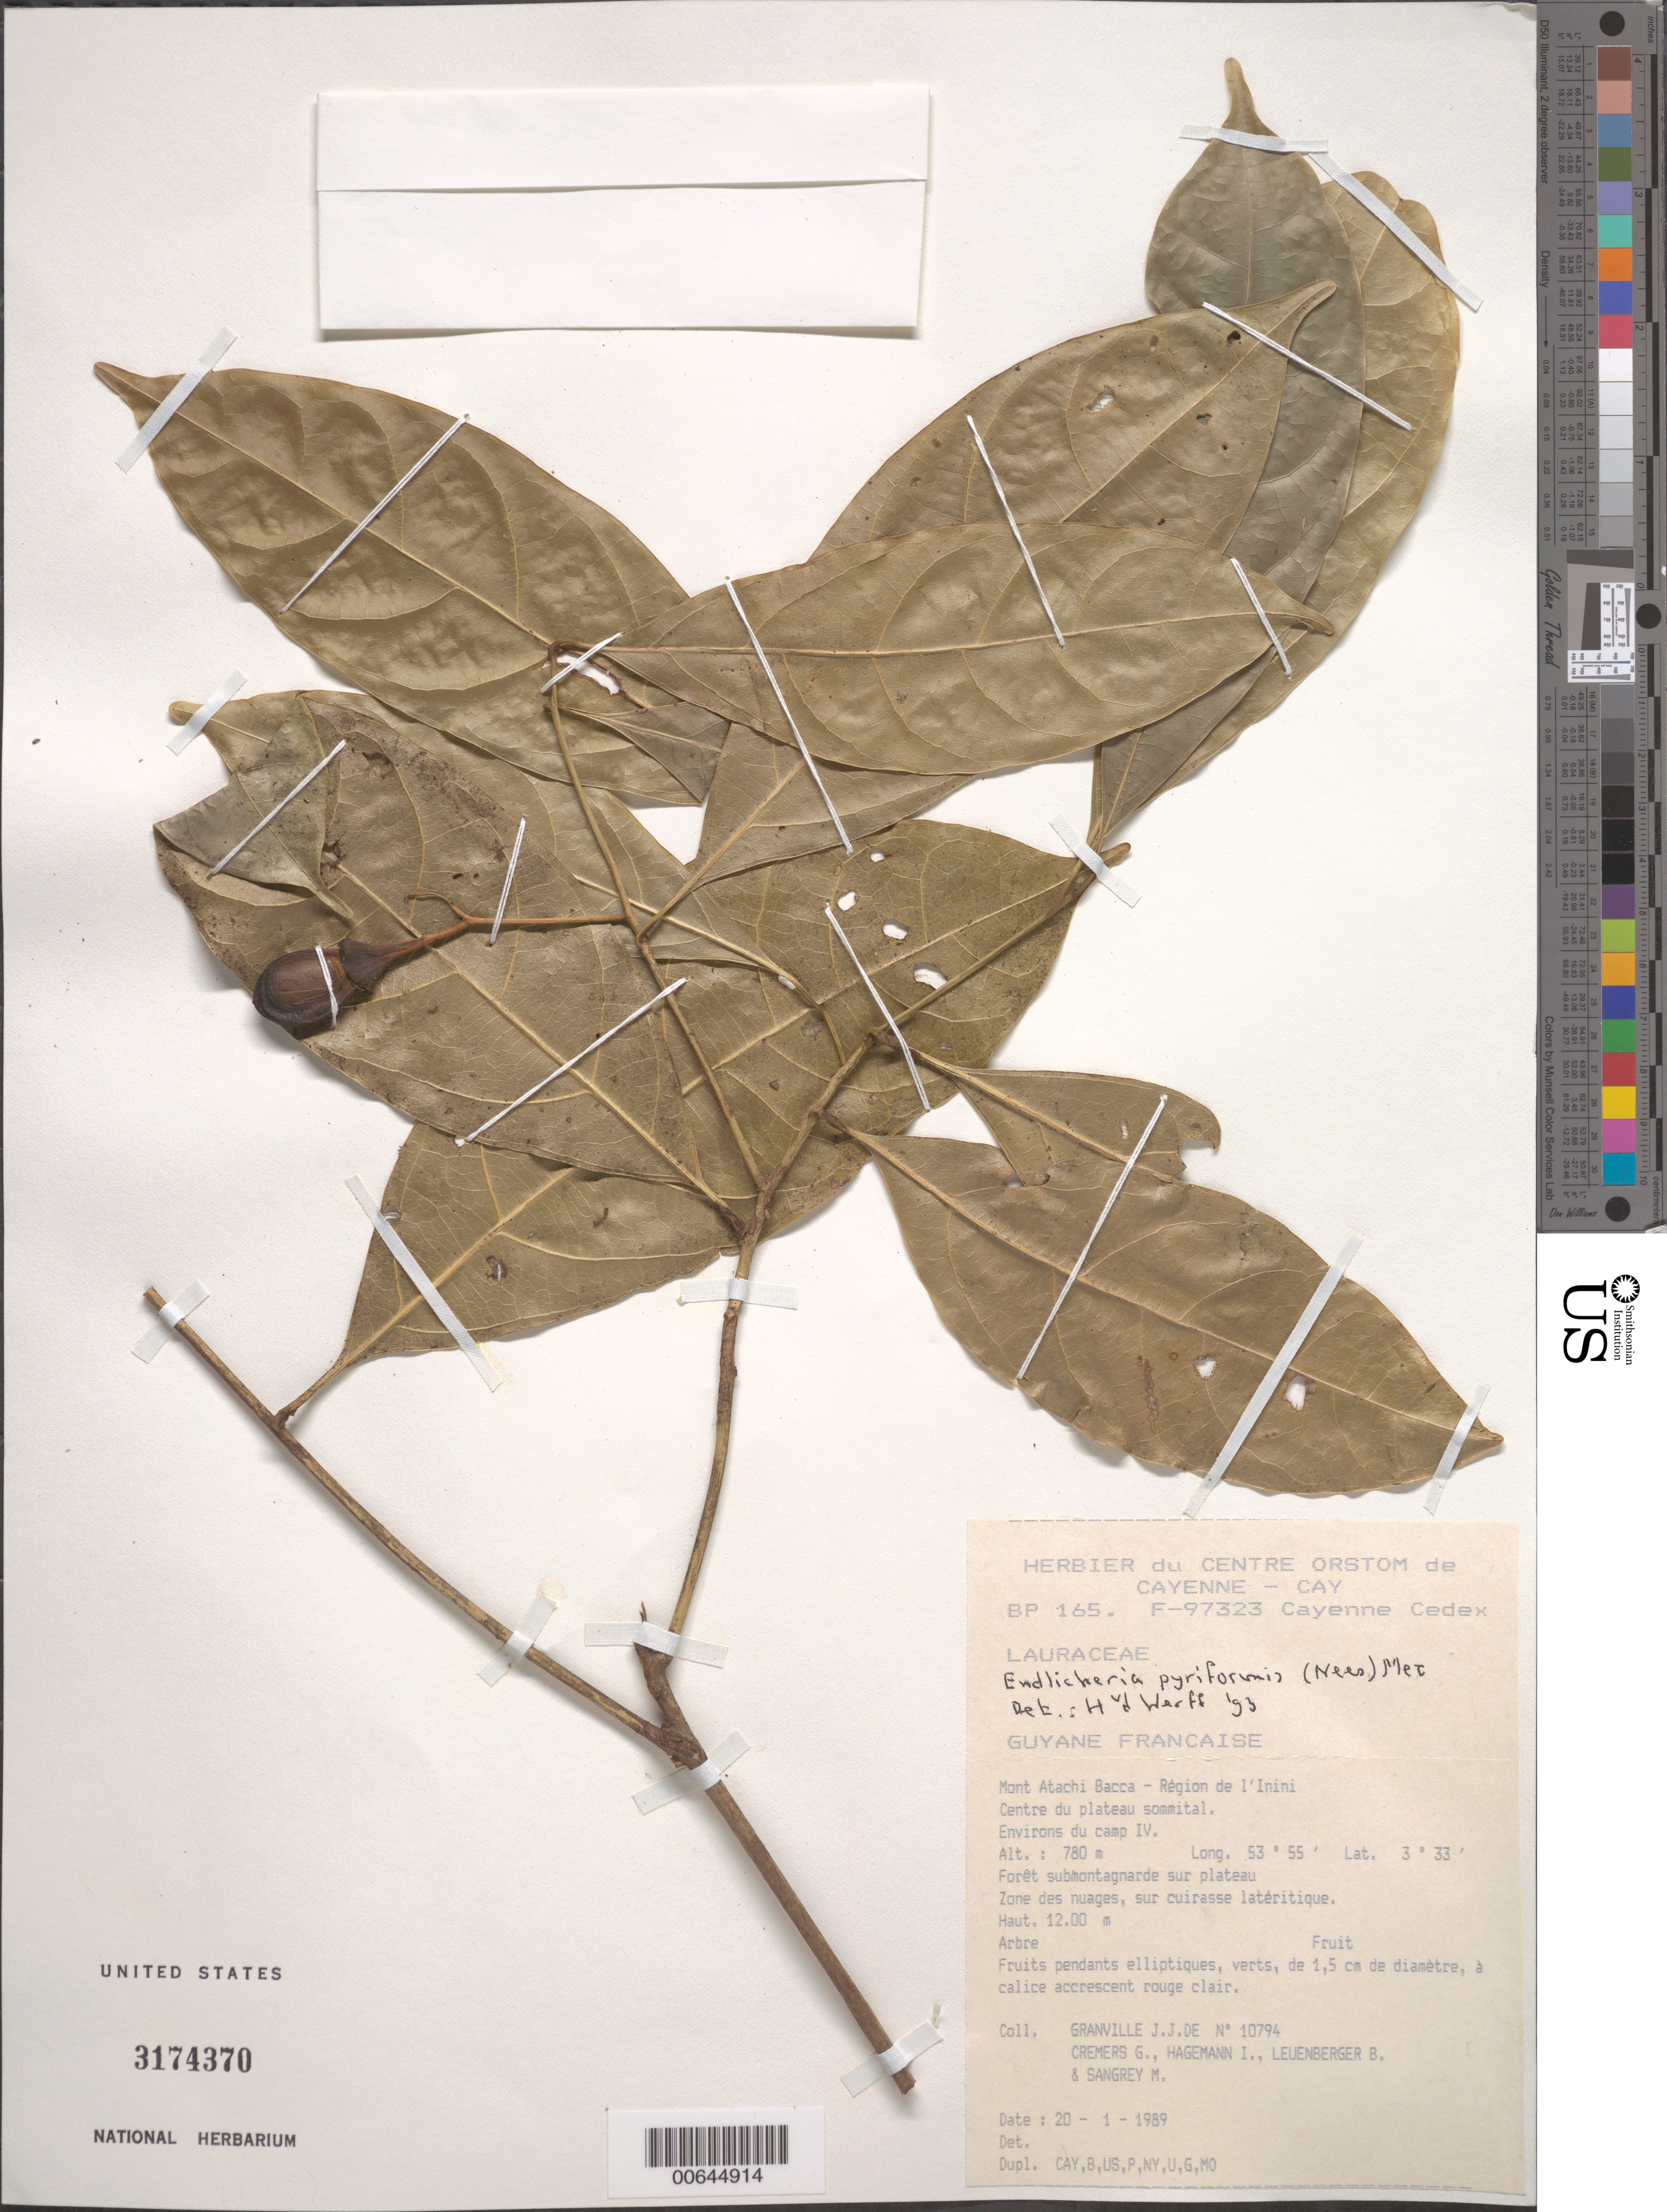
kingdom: Plantae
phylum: Tracheophyta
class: Magnoliopsida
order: Laurales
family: Lauraceae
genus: Endlicheria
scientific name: Endlicheria pyriformis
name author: (Nees) Mez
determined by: van der Werff, H., (MO), Missouri Botanical Garden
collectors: J.-J. de Granville, G. Cremers, J. Hagemann, B. E. Leuenberger & M. S. Sangrey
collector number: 10794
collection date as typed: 20-Jan-89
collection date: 1989-01-20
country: French Guiana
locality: Mont Atachi Bacca, région de l'Inini, Centre du plateau sommital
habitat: Environs du Camp IV. forêt submontagnarde sur plateau; zones de nuages, sur cuirasse latéritique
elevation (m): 780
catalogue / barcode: US 3174370